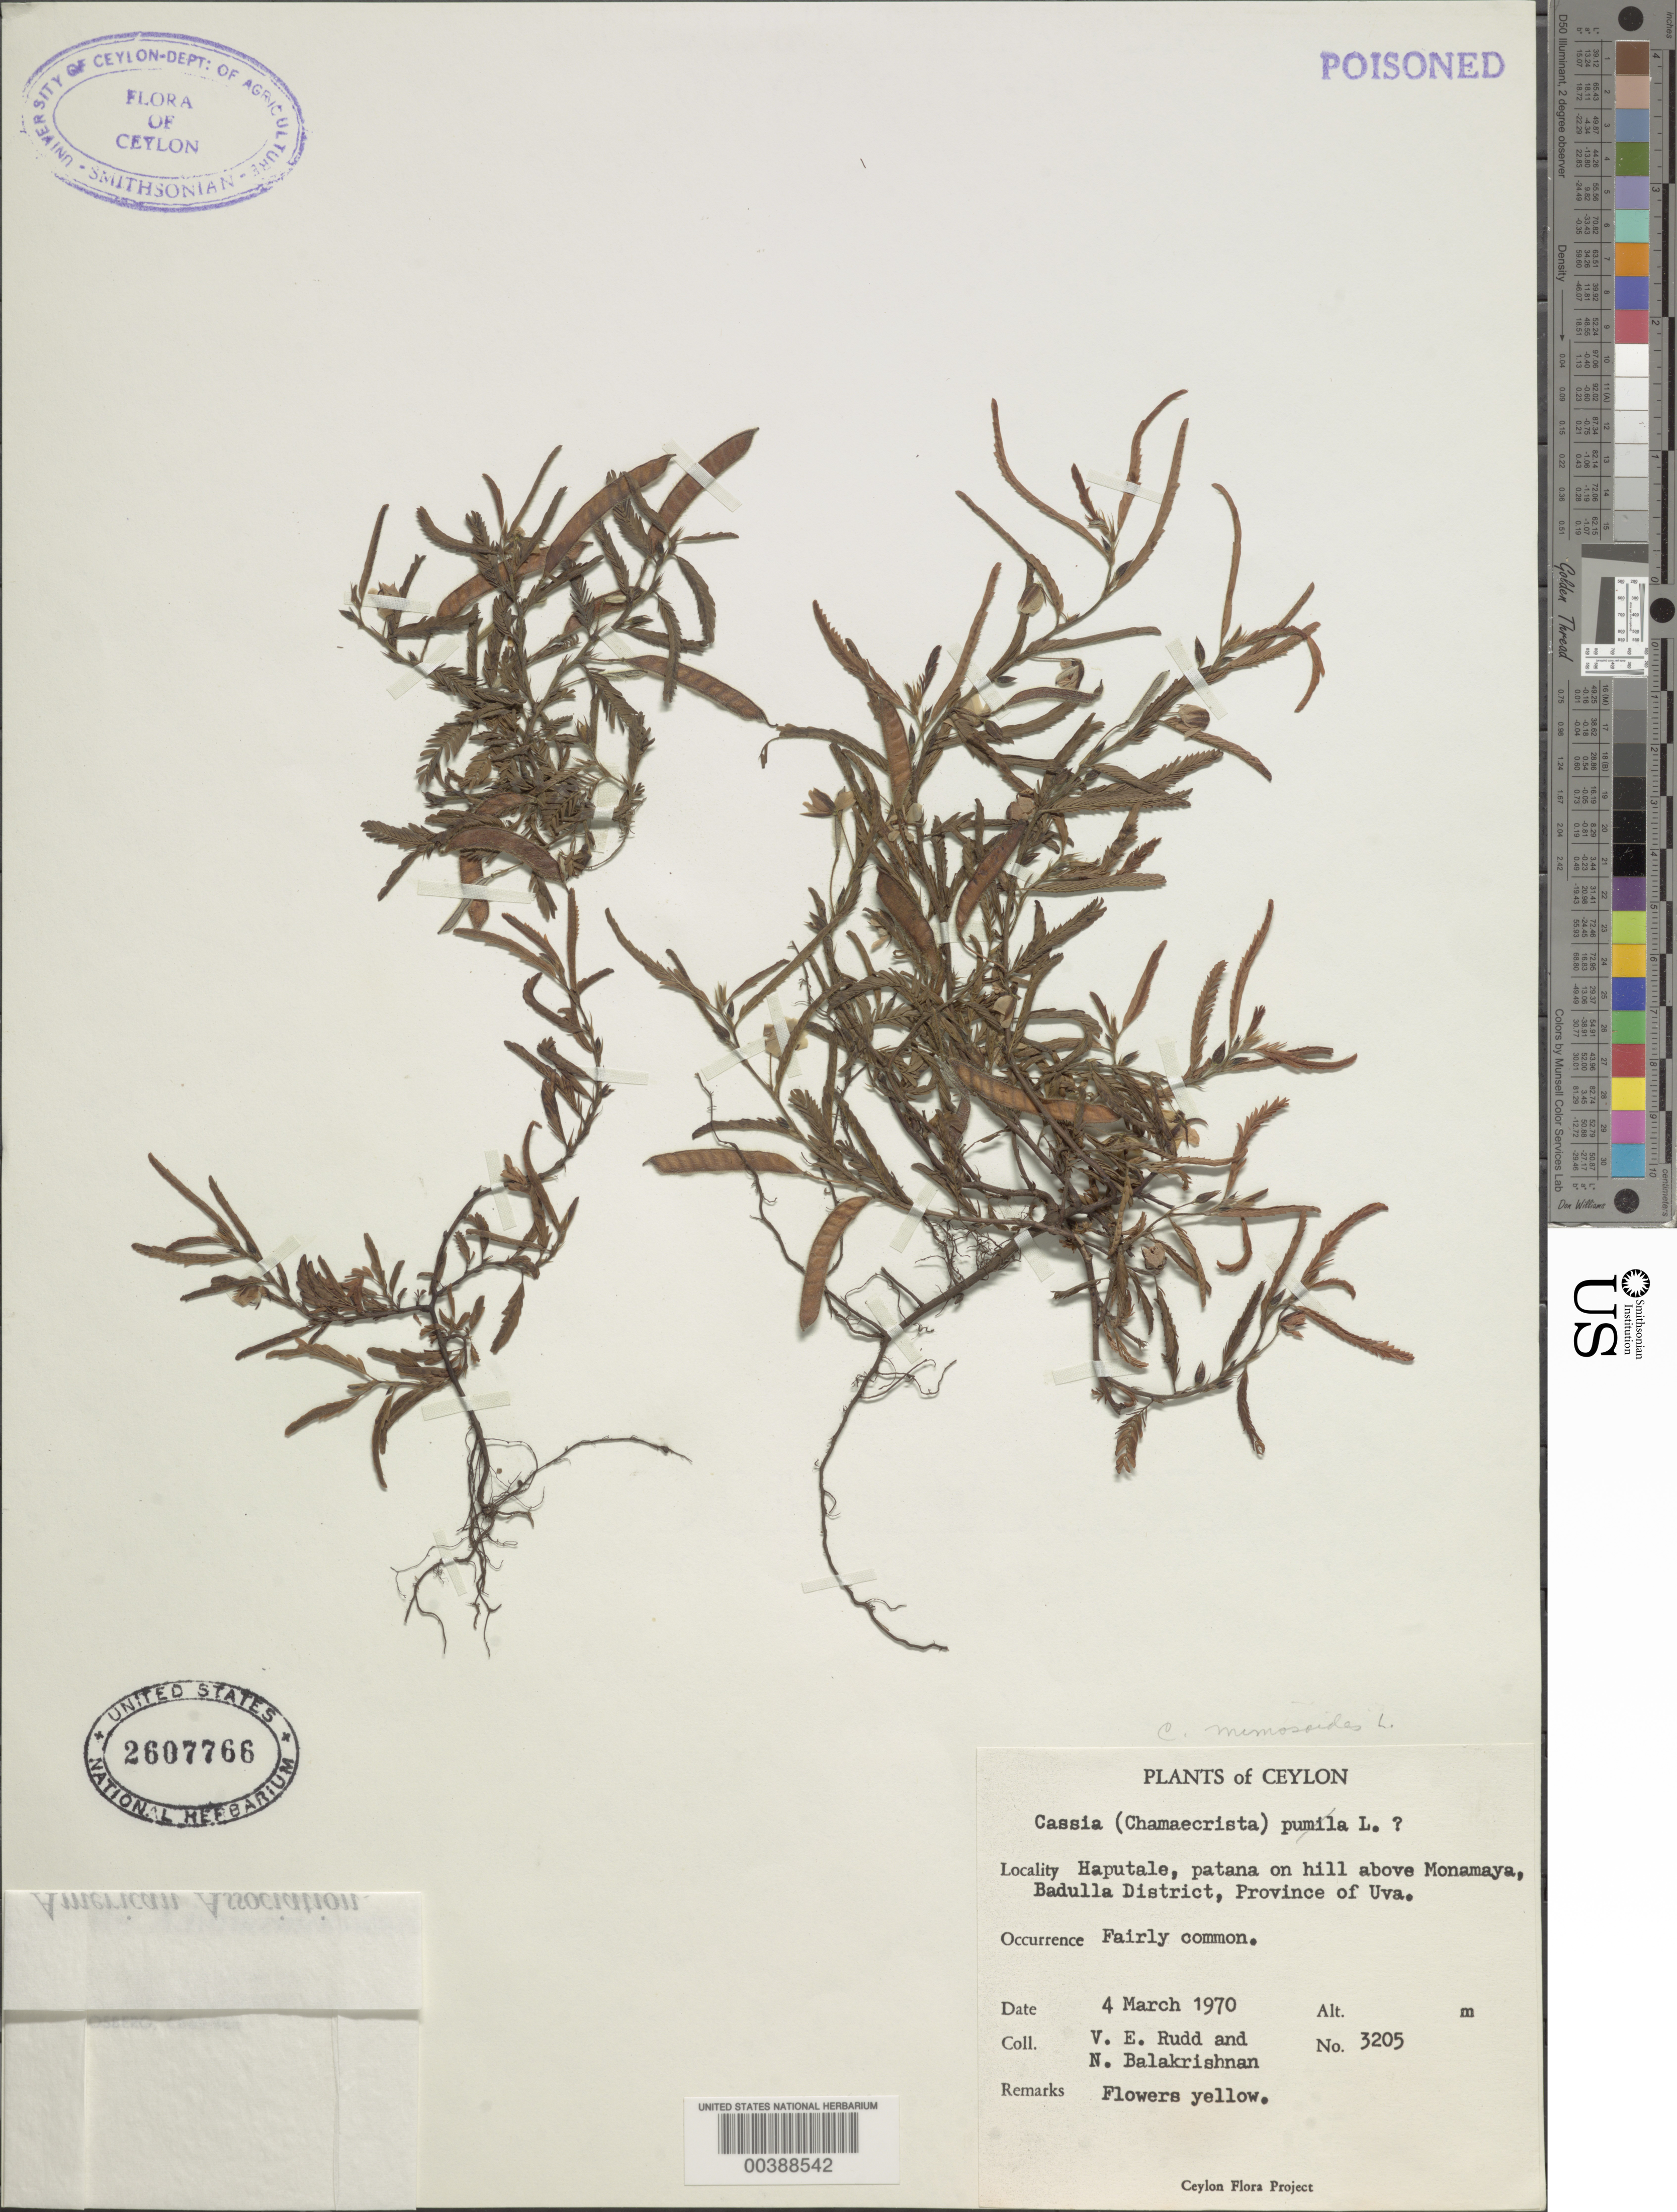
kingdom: Plantae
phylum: Tracheophyta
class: Magnoliopsida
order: Fabales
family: Fabaceae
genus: Chamaecrista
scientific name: Chamaecrista mimosoides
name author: (L.) Greene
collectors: V. E. Rudd & N. Balakrishnan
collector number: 3205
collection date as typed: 04 Mar 1970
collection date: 1970-03-04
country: Sri Lanka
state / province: Uva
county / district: Badulla Dist.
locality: Haputale, patana on hill above monamaya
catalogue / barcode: US 2607766